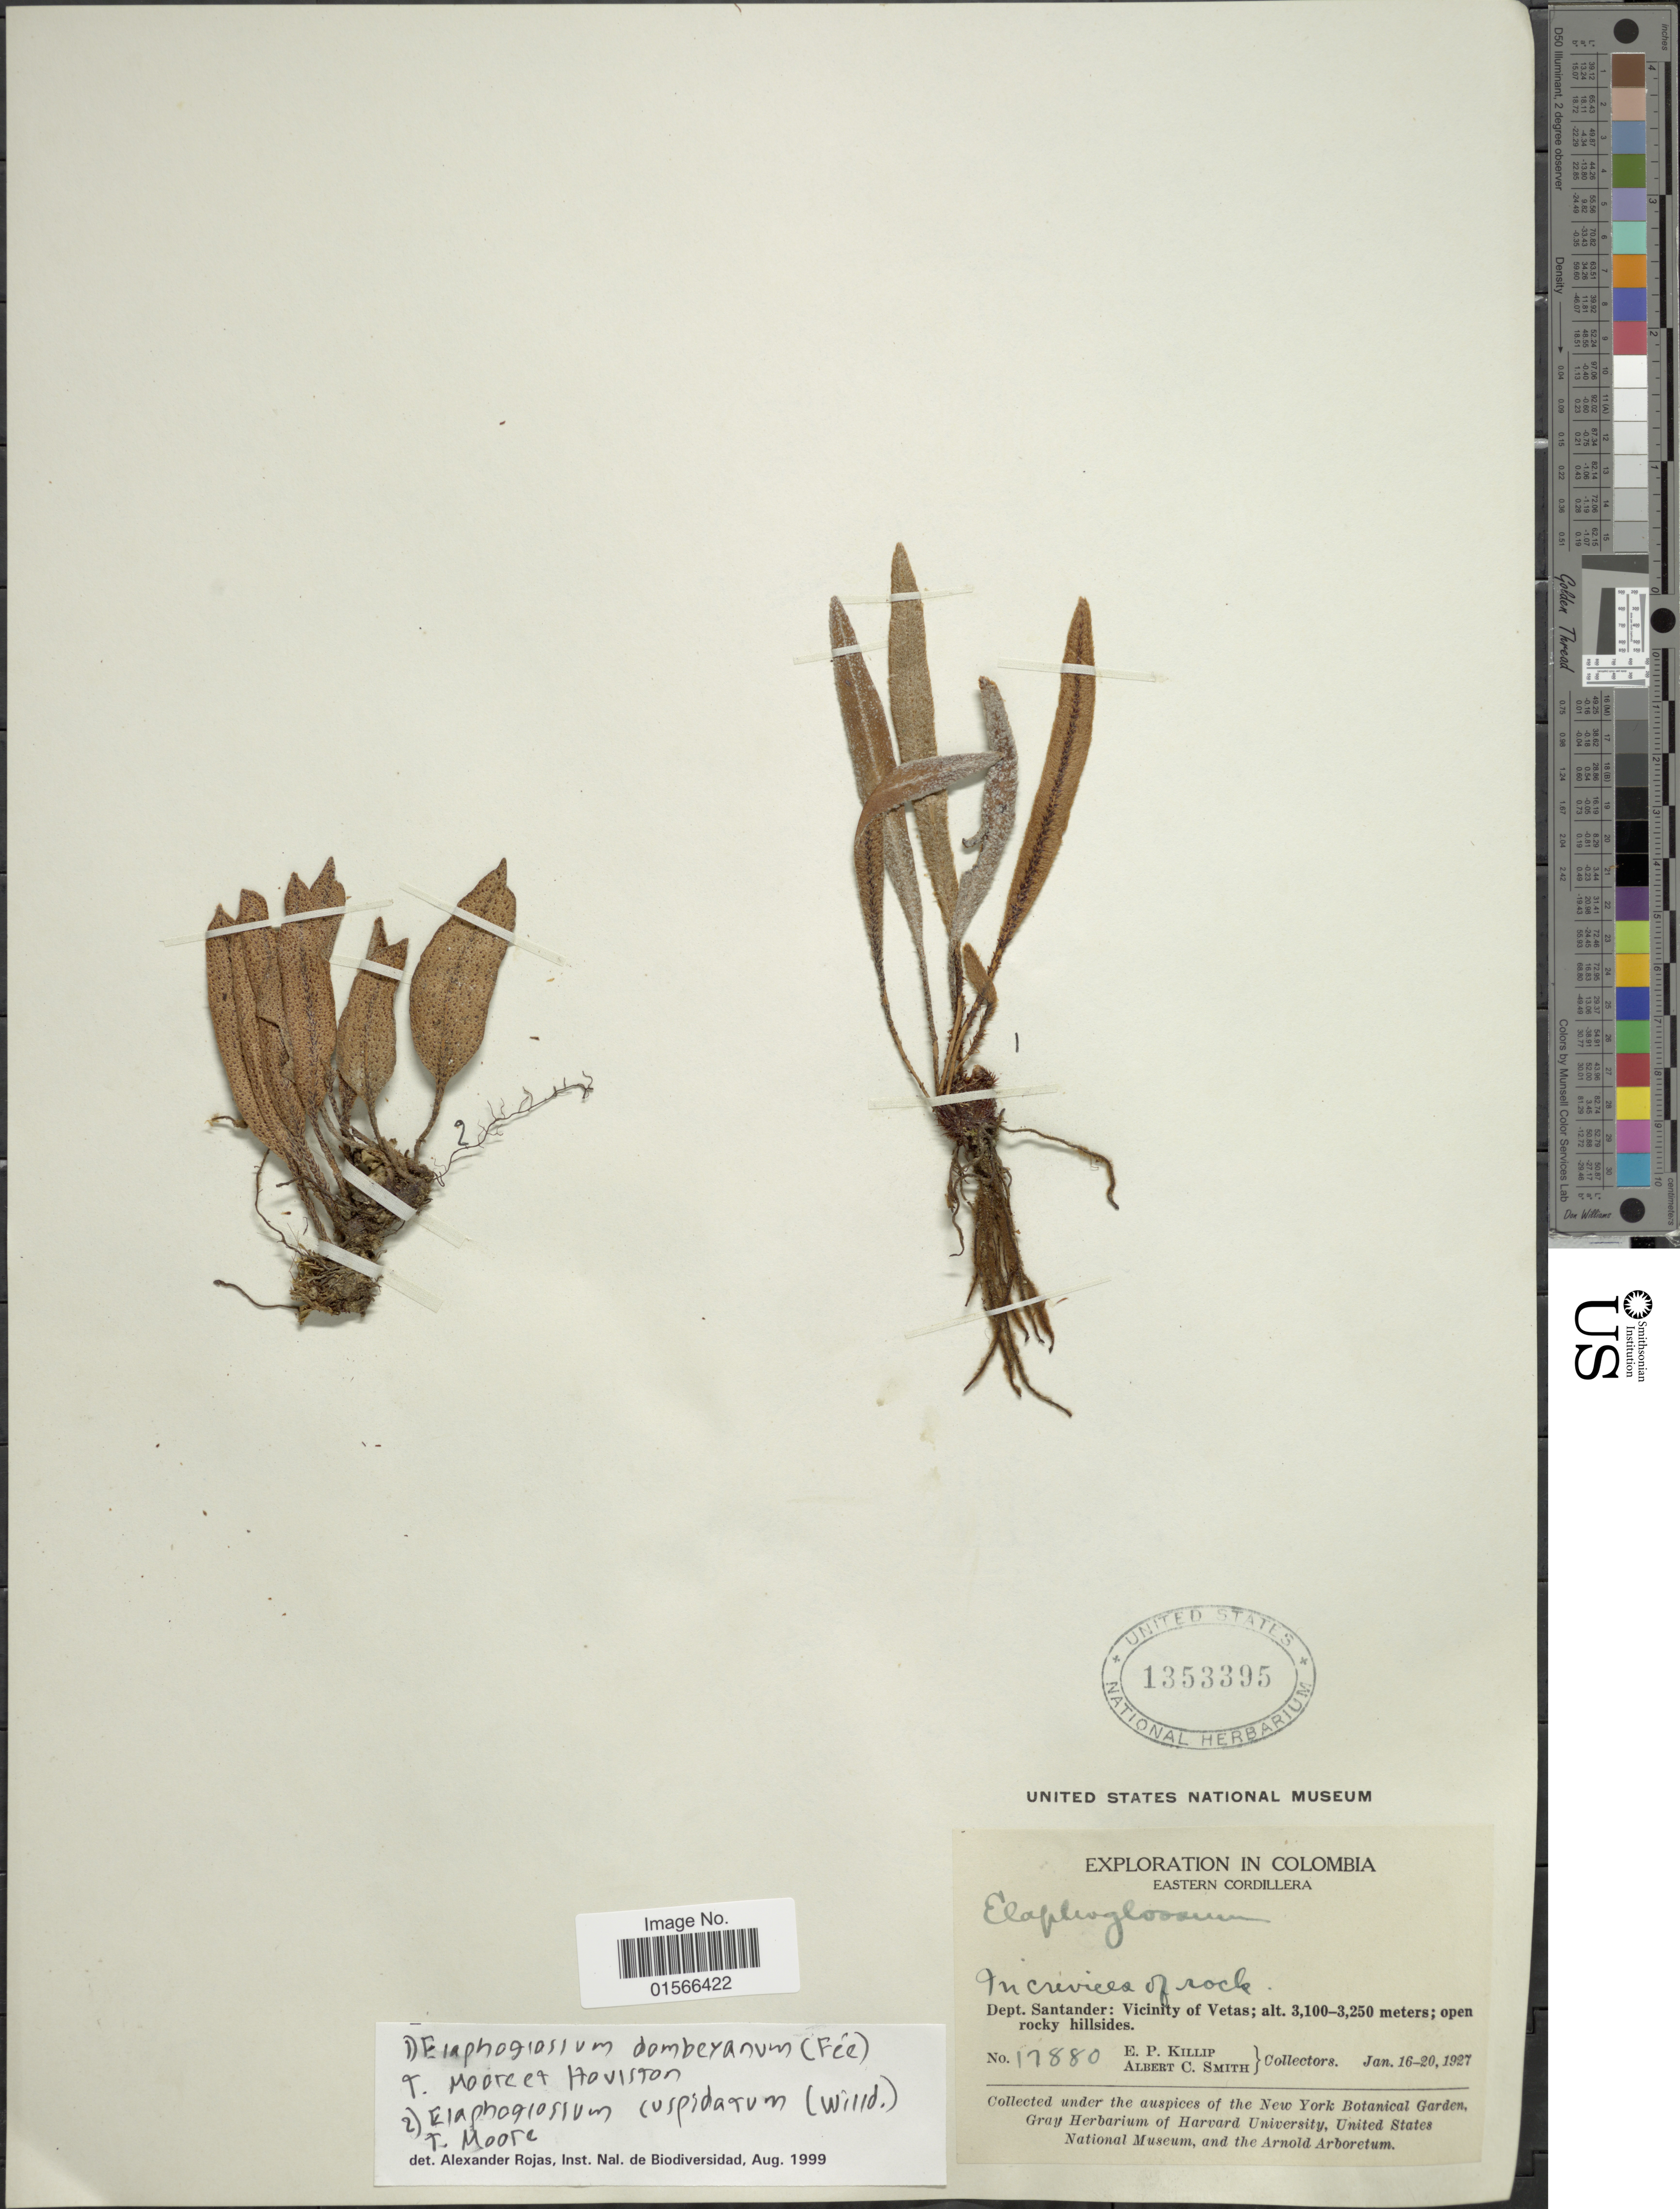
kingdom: Plantae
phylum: Tracheophyta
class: Polypodiopsida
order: Polypodiales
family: Dryopteridaceae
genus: Elaphoglossum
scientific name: Elaphoglossum dombeyanum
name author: (Fée) T.B. Moore & Houlston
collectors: E. P. Killip & A. C. Smith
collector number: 17880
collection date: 1927-01-16/1927-01-20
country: Colombia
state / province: Santander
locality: Eastern Cordillera, Dept. Santander: Vicinity of Vetas, open rocky hillsides, In crevices of rock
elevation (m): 3100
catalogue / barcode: US 1353395